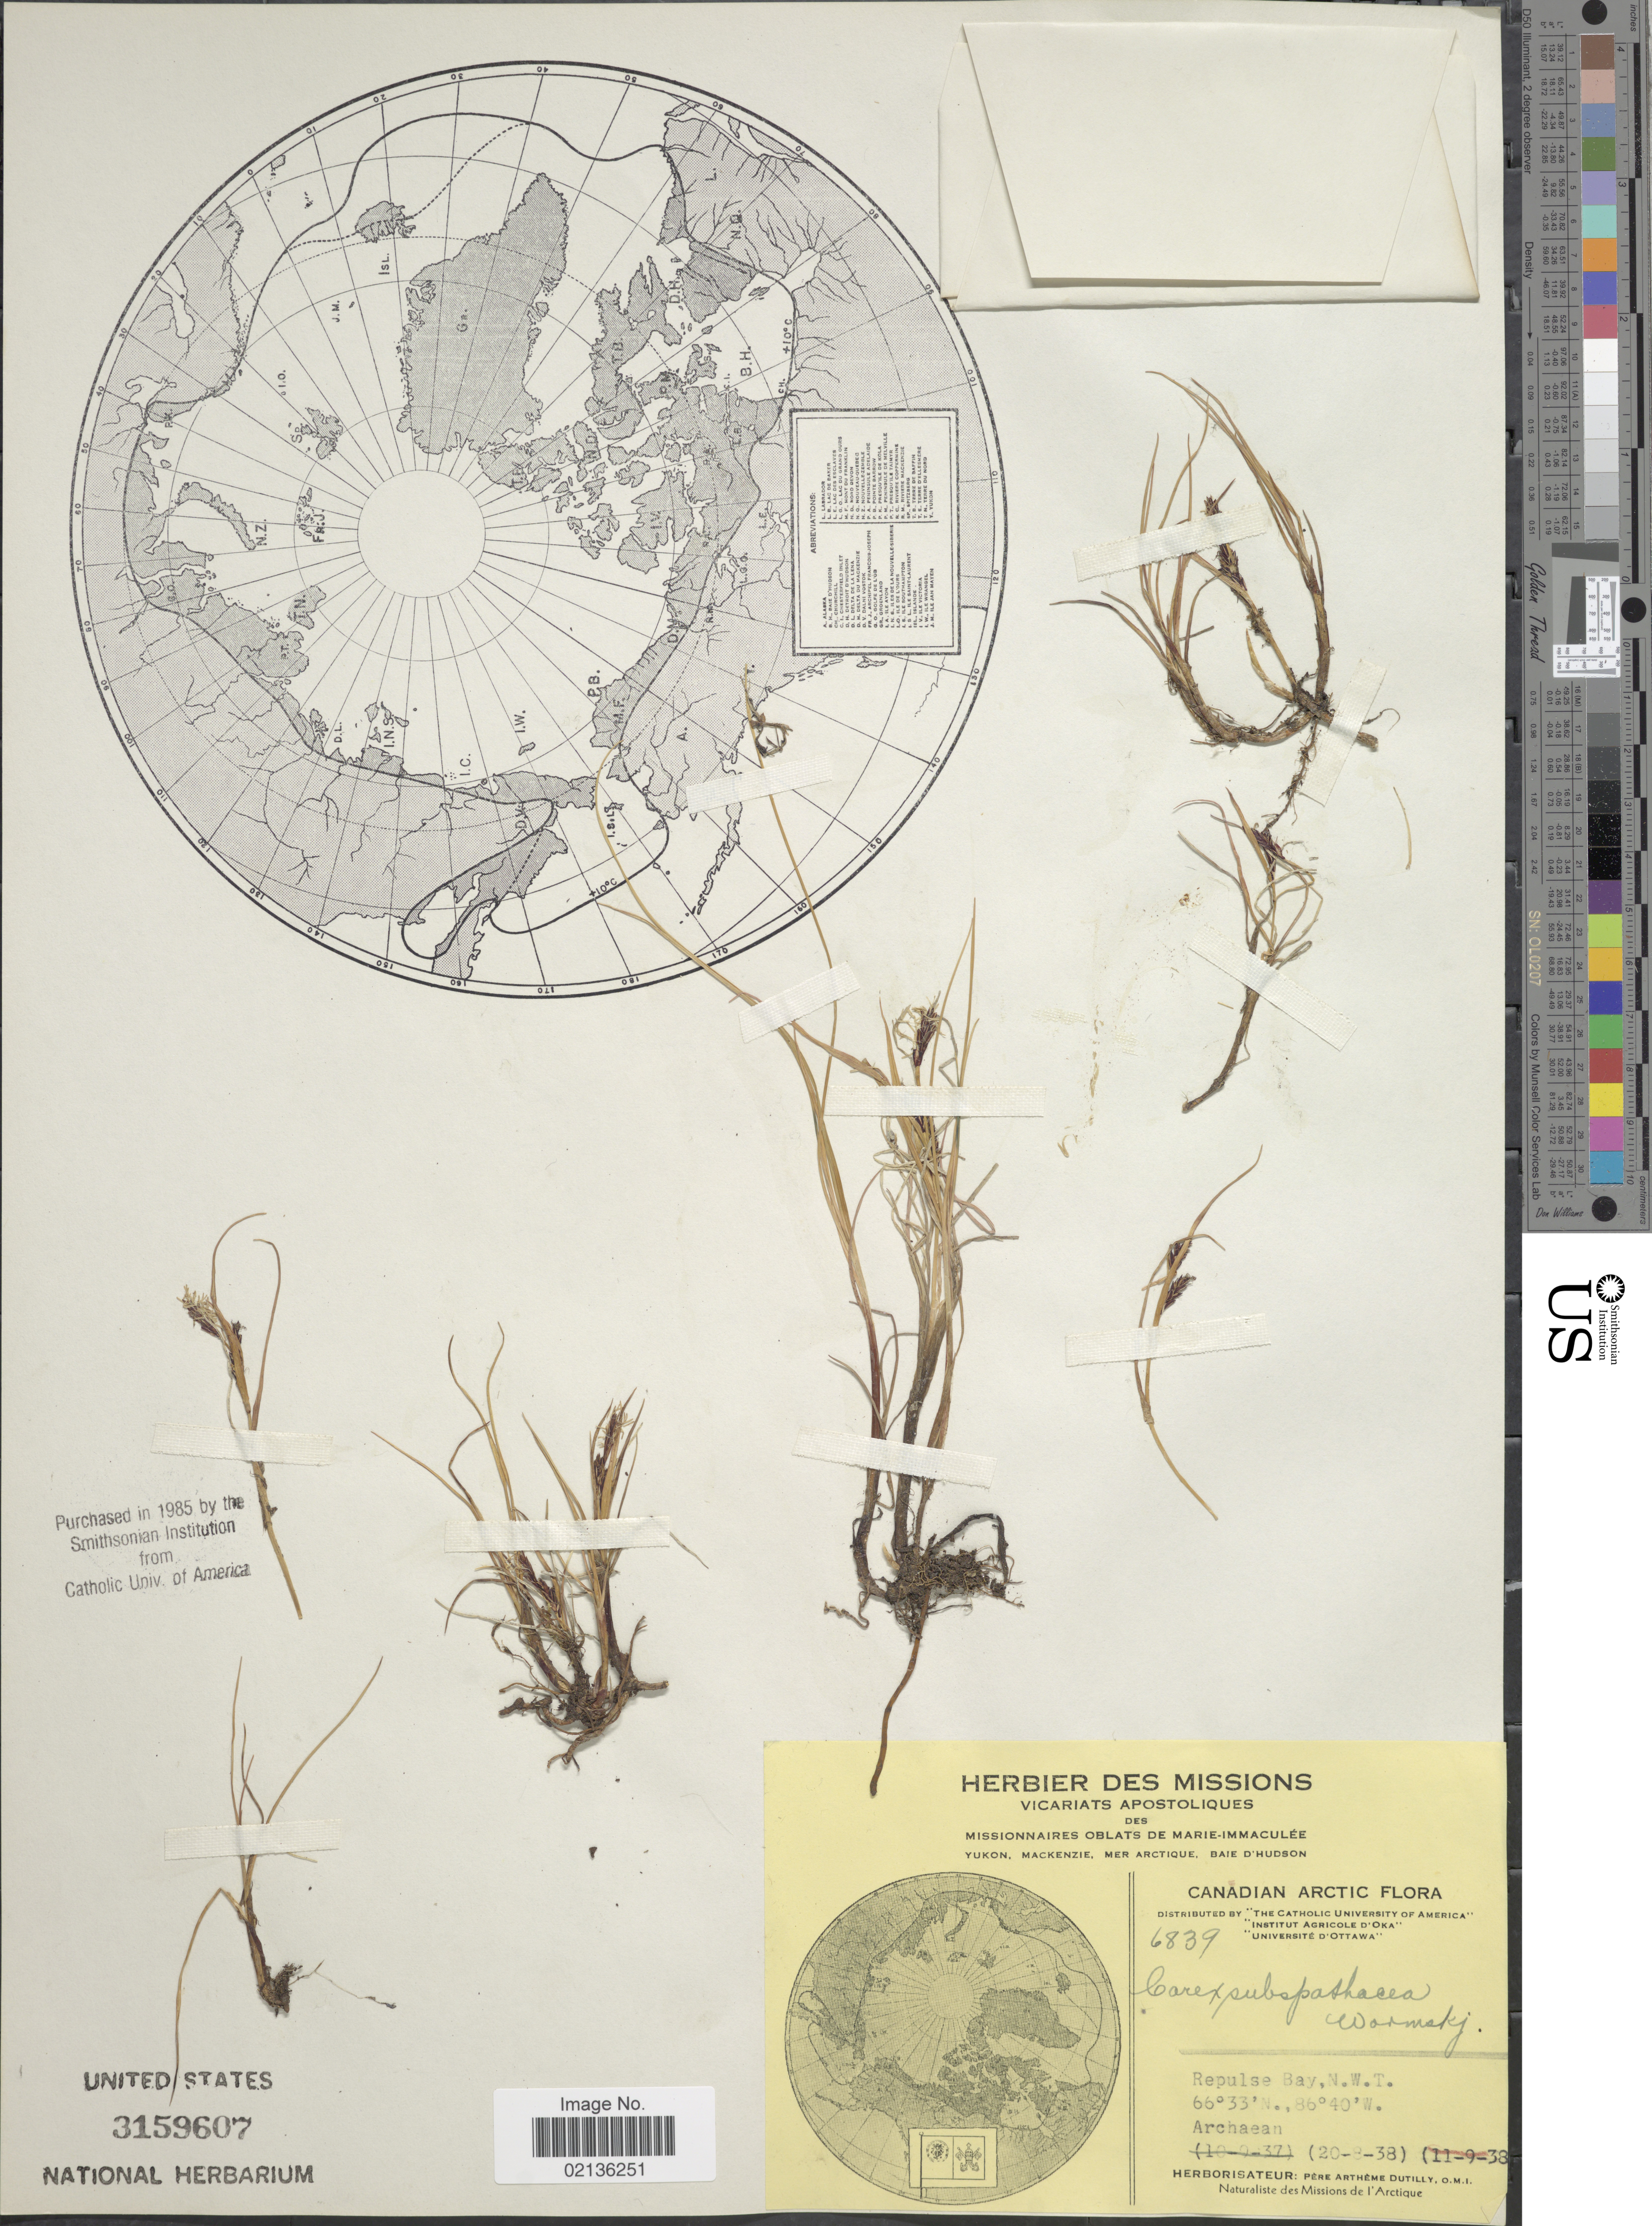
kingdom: Plantae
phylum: Tracheophyta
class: Liliopsida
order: Poales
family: Cyperaceae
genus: Carex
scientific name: Carex subspathacea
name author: Wormsk. ex Hornem.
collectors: A. Dutilly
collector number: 6839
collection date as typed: Transcribed d/m/y: 20/8/38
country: Canada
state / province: Northwest Territories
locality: Canadian Arctic, Repluse Bay, N.W.T.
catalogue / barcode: US 3159607